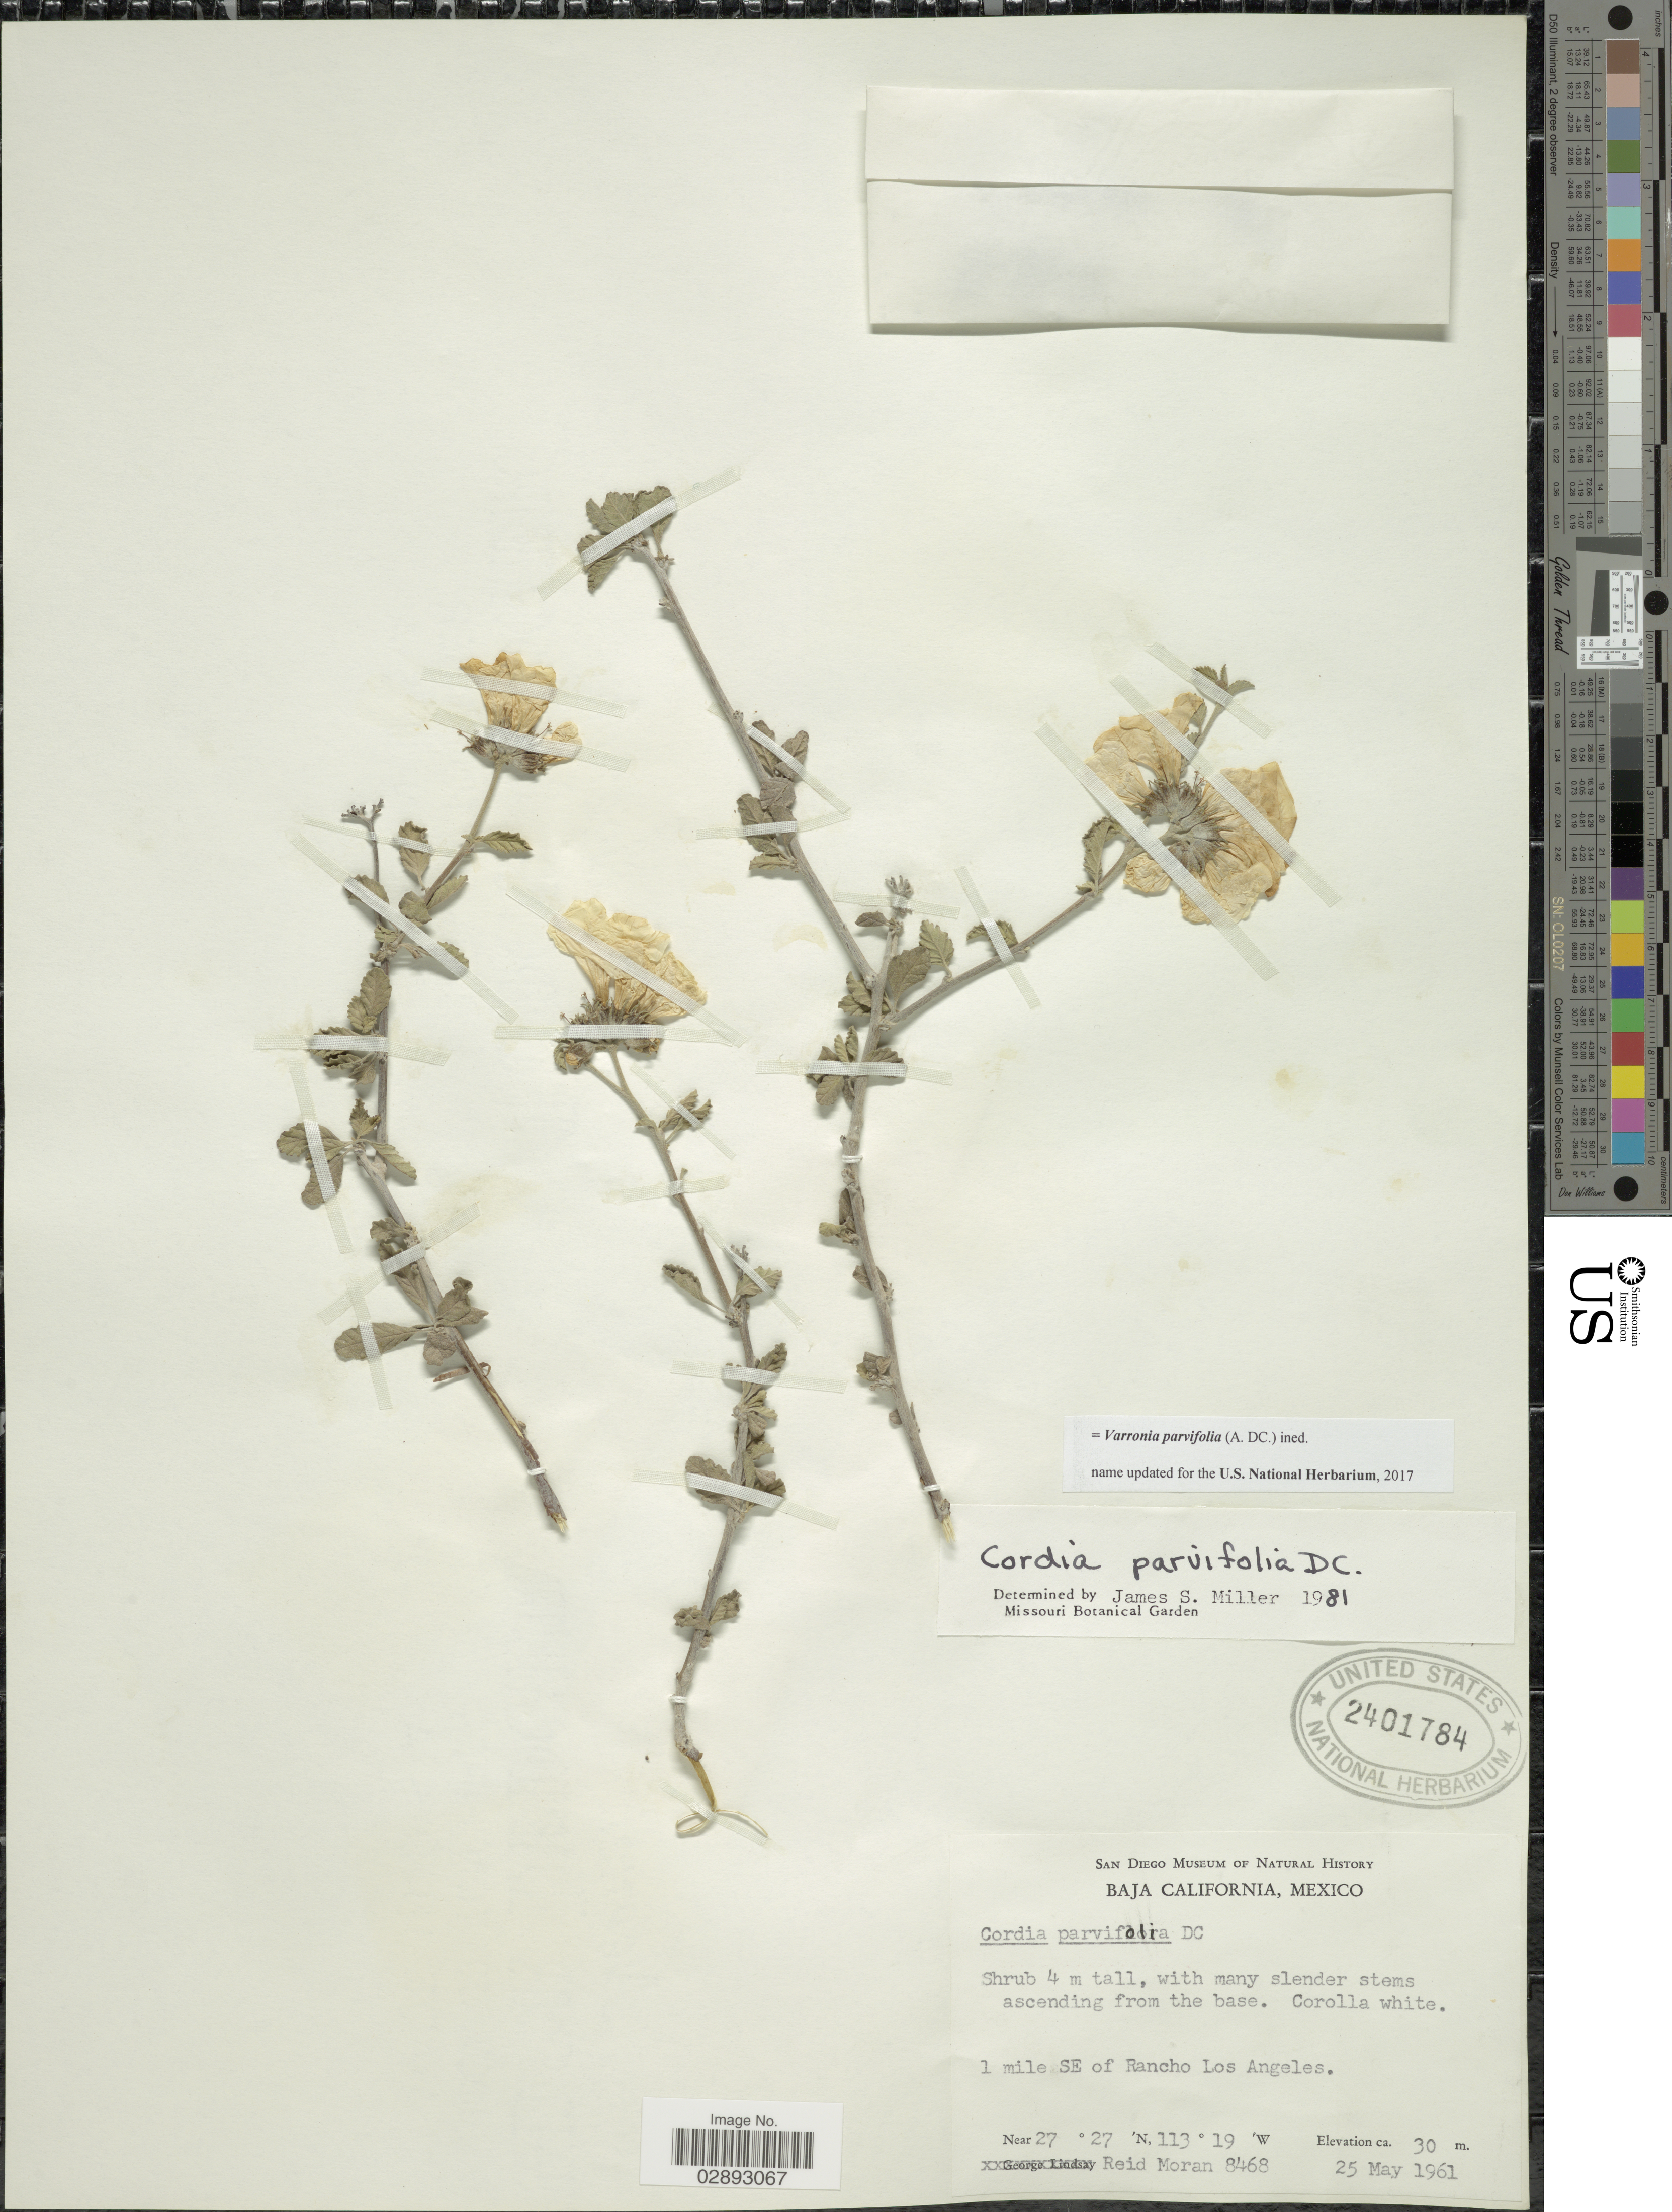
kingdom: Plantae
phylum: Tracheophyta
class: Magnoliopsida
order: Boraginales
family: Cordiaceae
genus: Varronia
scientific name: Varronia parvifolia (A. DC.) ined.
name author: (A. DC.)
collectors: R. Moran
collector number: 8468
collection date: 1961-05-25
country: Mexico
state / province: Baja California Norte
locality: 1 mile SE of Rancho Los Angeles.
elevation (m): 30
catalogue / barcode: US 2401784